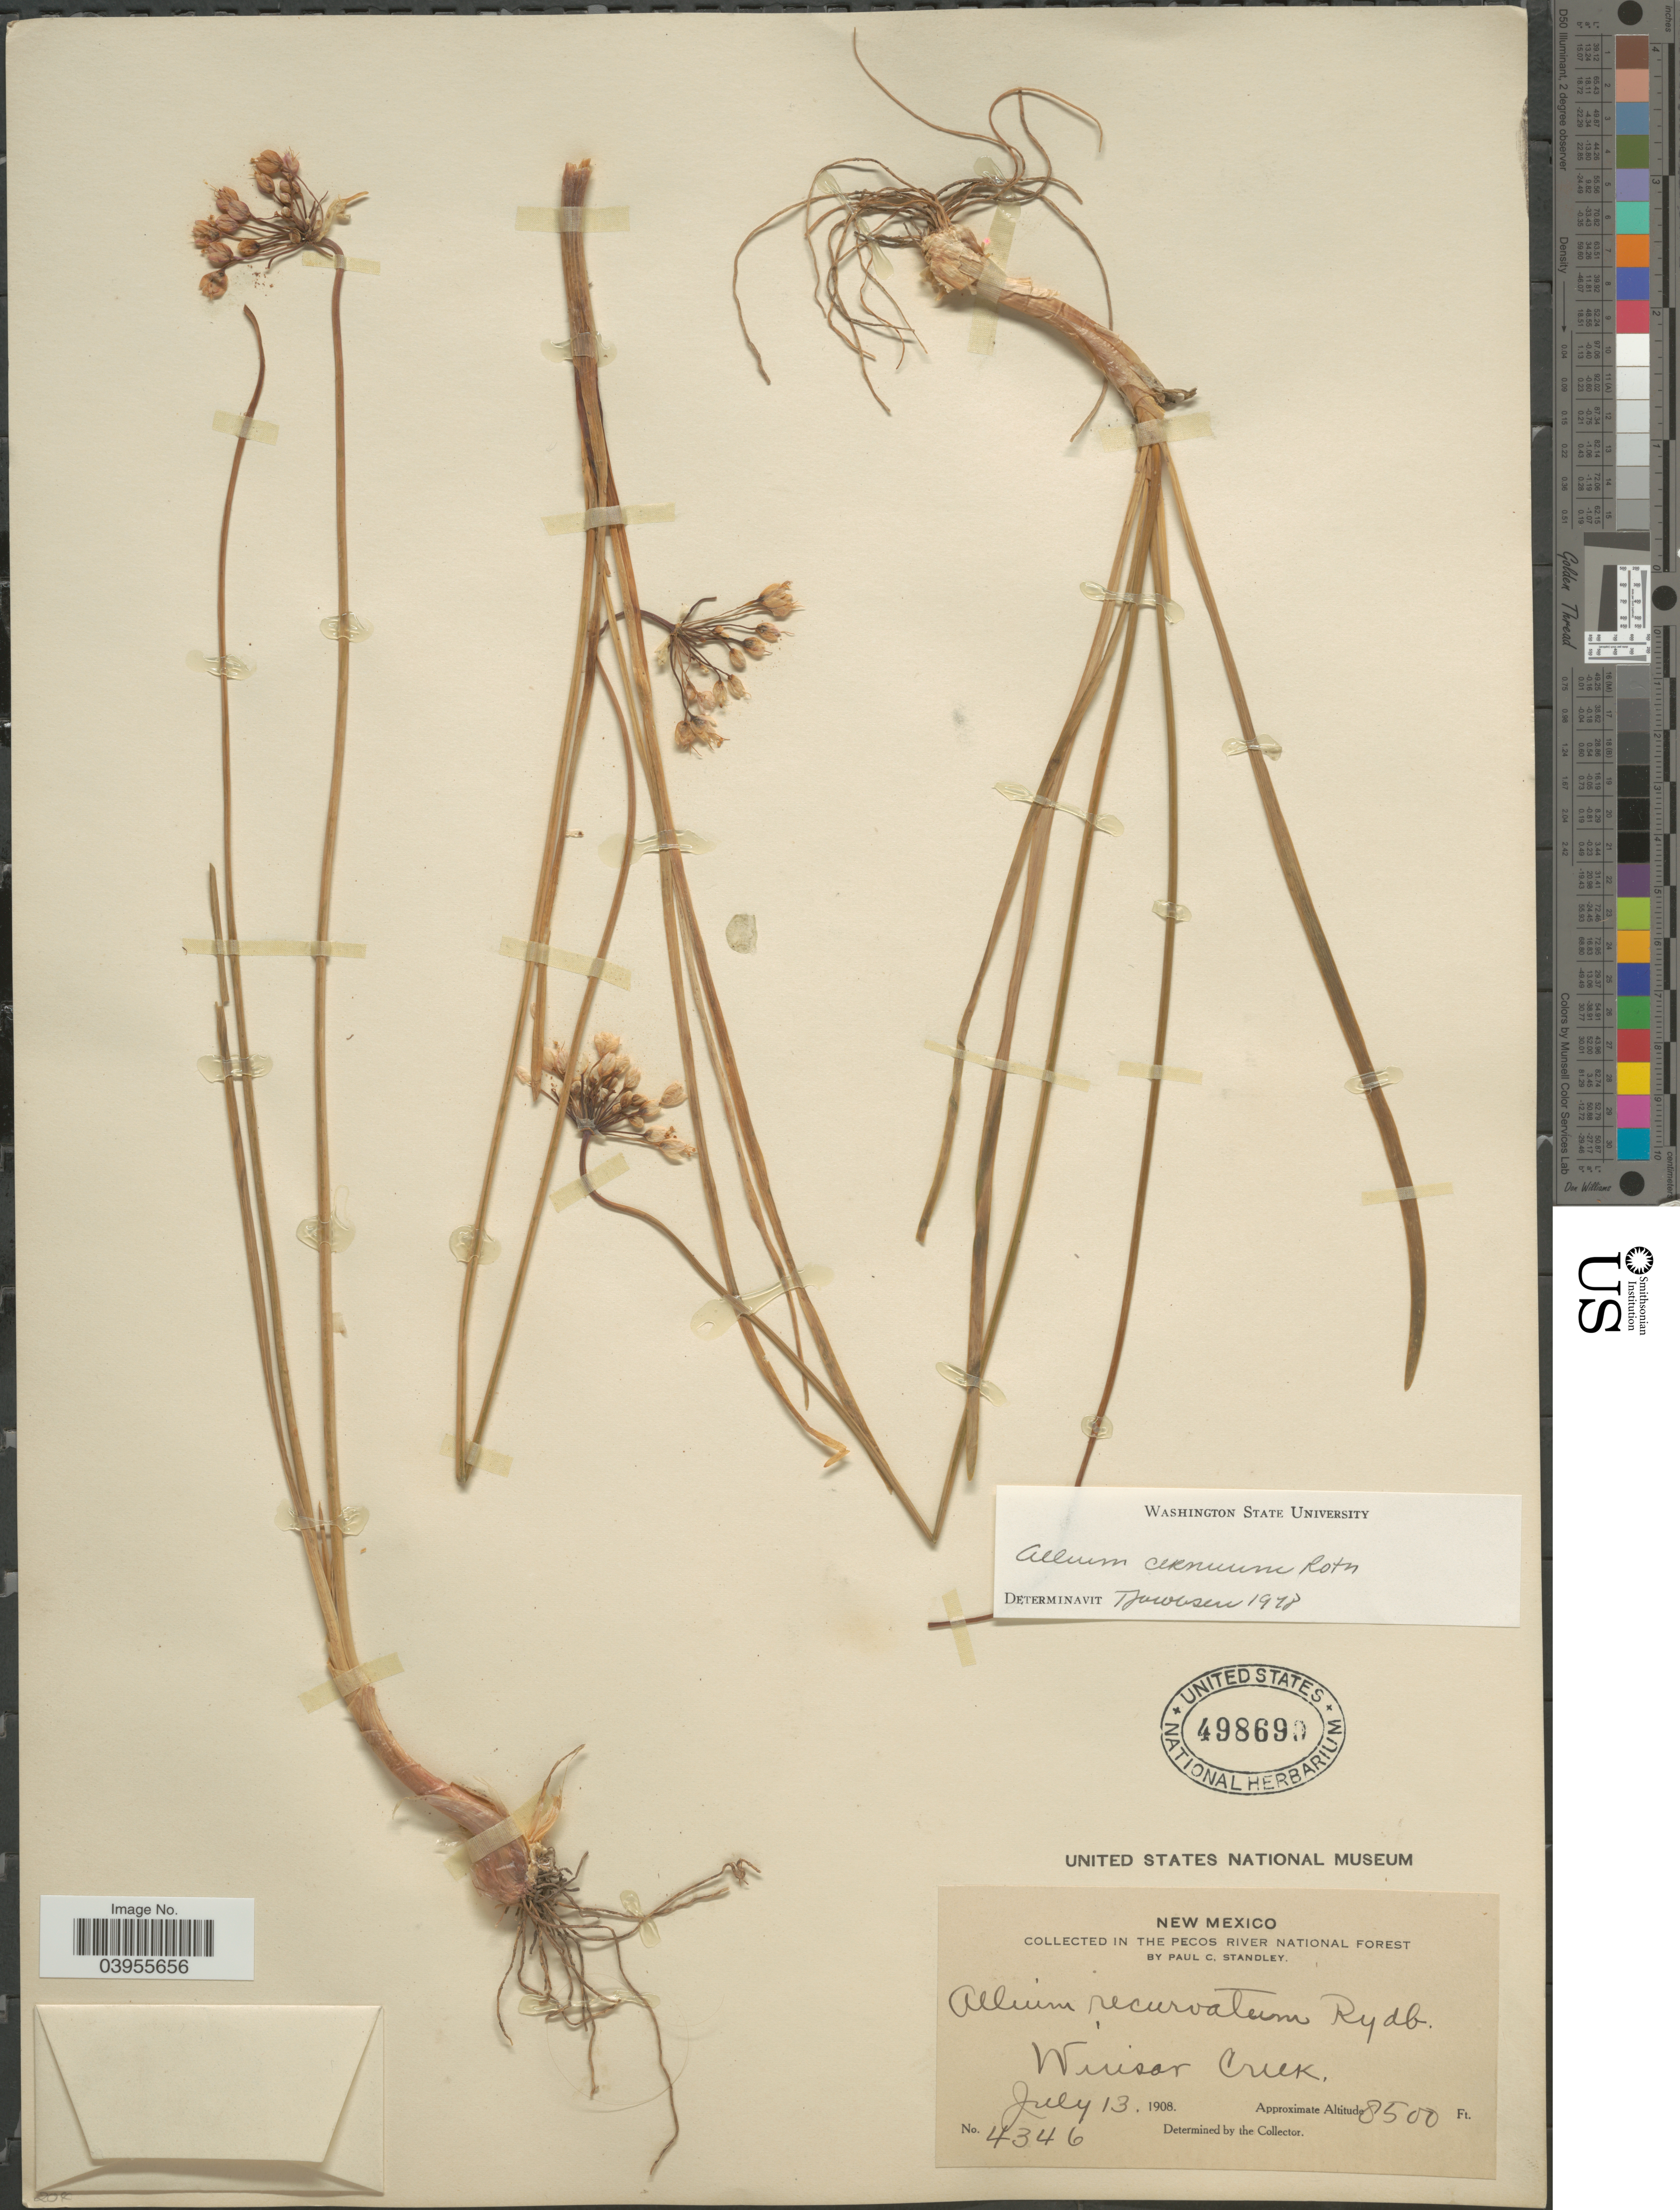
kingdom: Plantae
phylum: Tracheophyta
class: Liliopsida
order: Asparagales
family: Amaryllidaceae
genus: Allium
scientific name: Allium cernuum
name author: Roth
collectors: P. C. Standley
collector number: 4346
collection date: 1908-07-13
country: United States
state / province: New Mexico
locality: In the Pecos River National Forest. Winsor Creek.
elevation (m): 2591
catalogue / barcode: US 498690